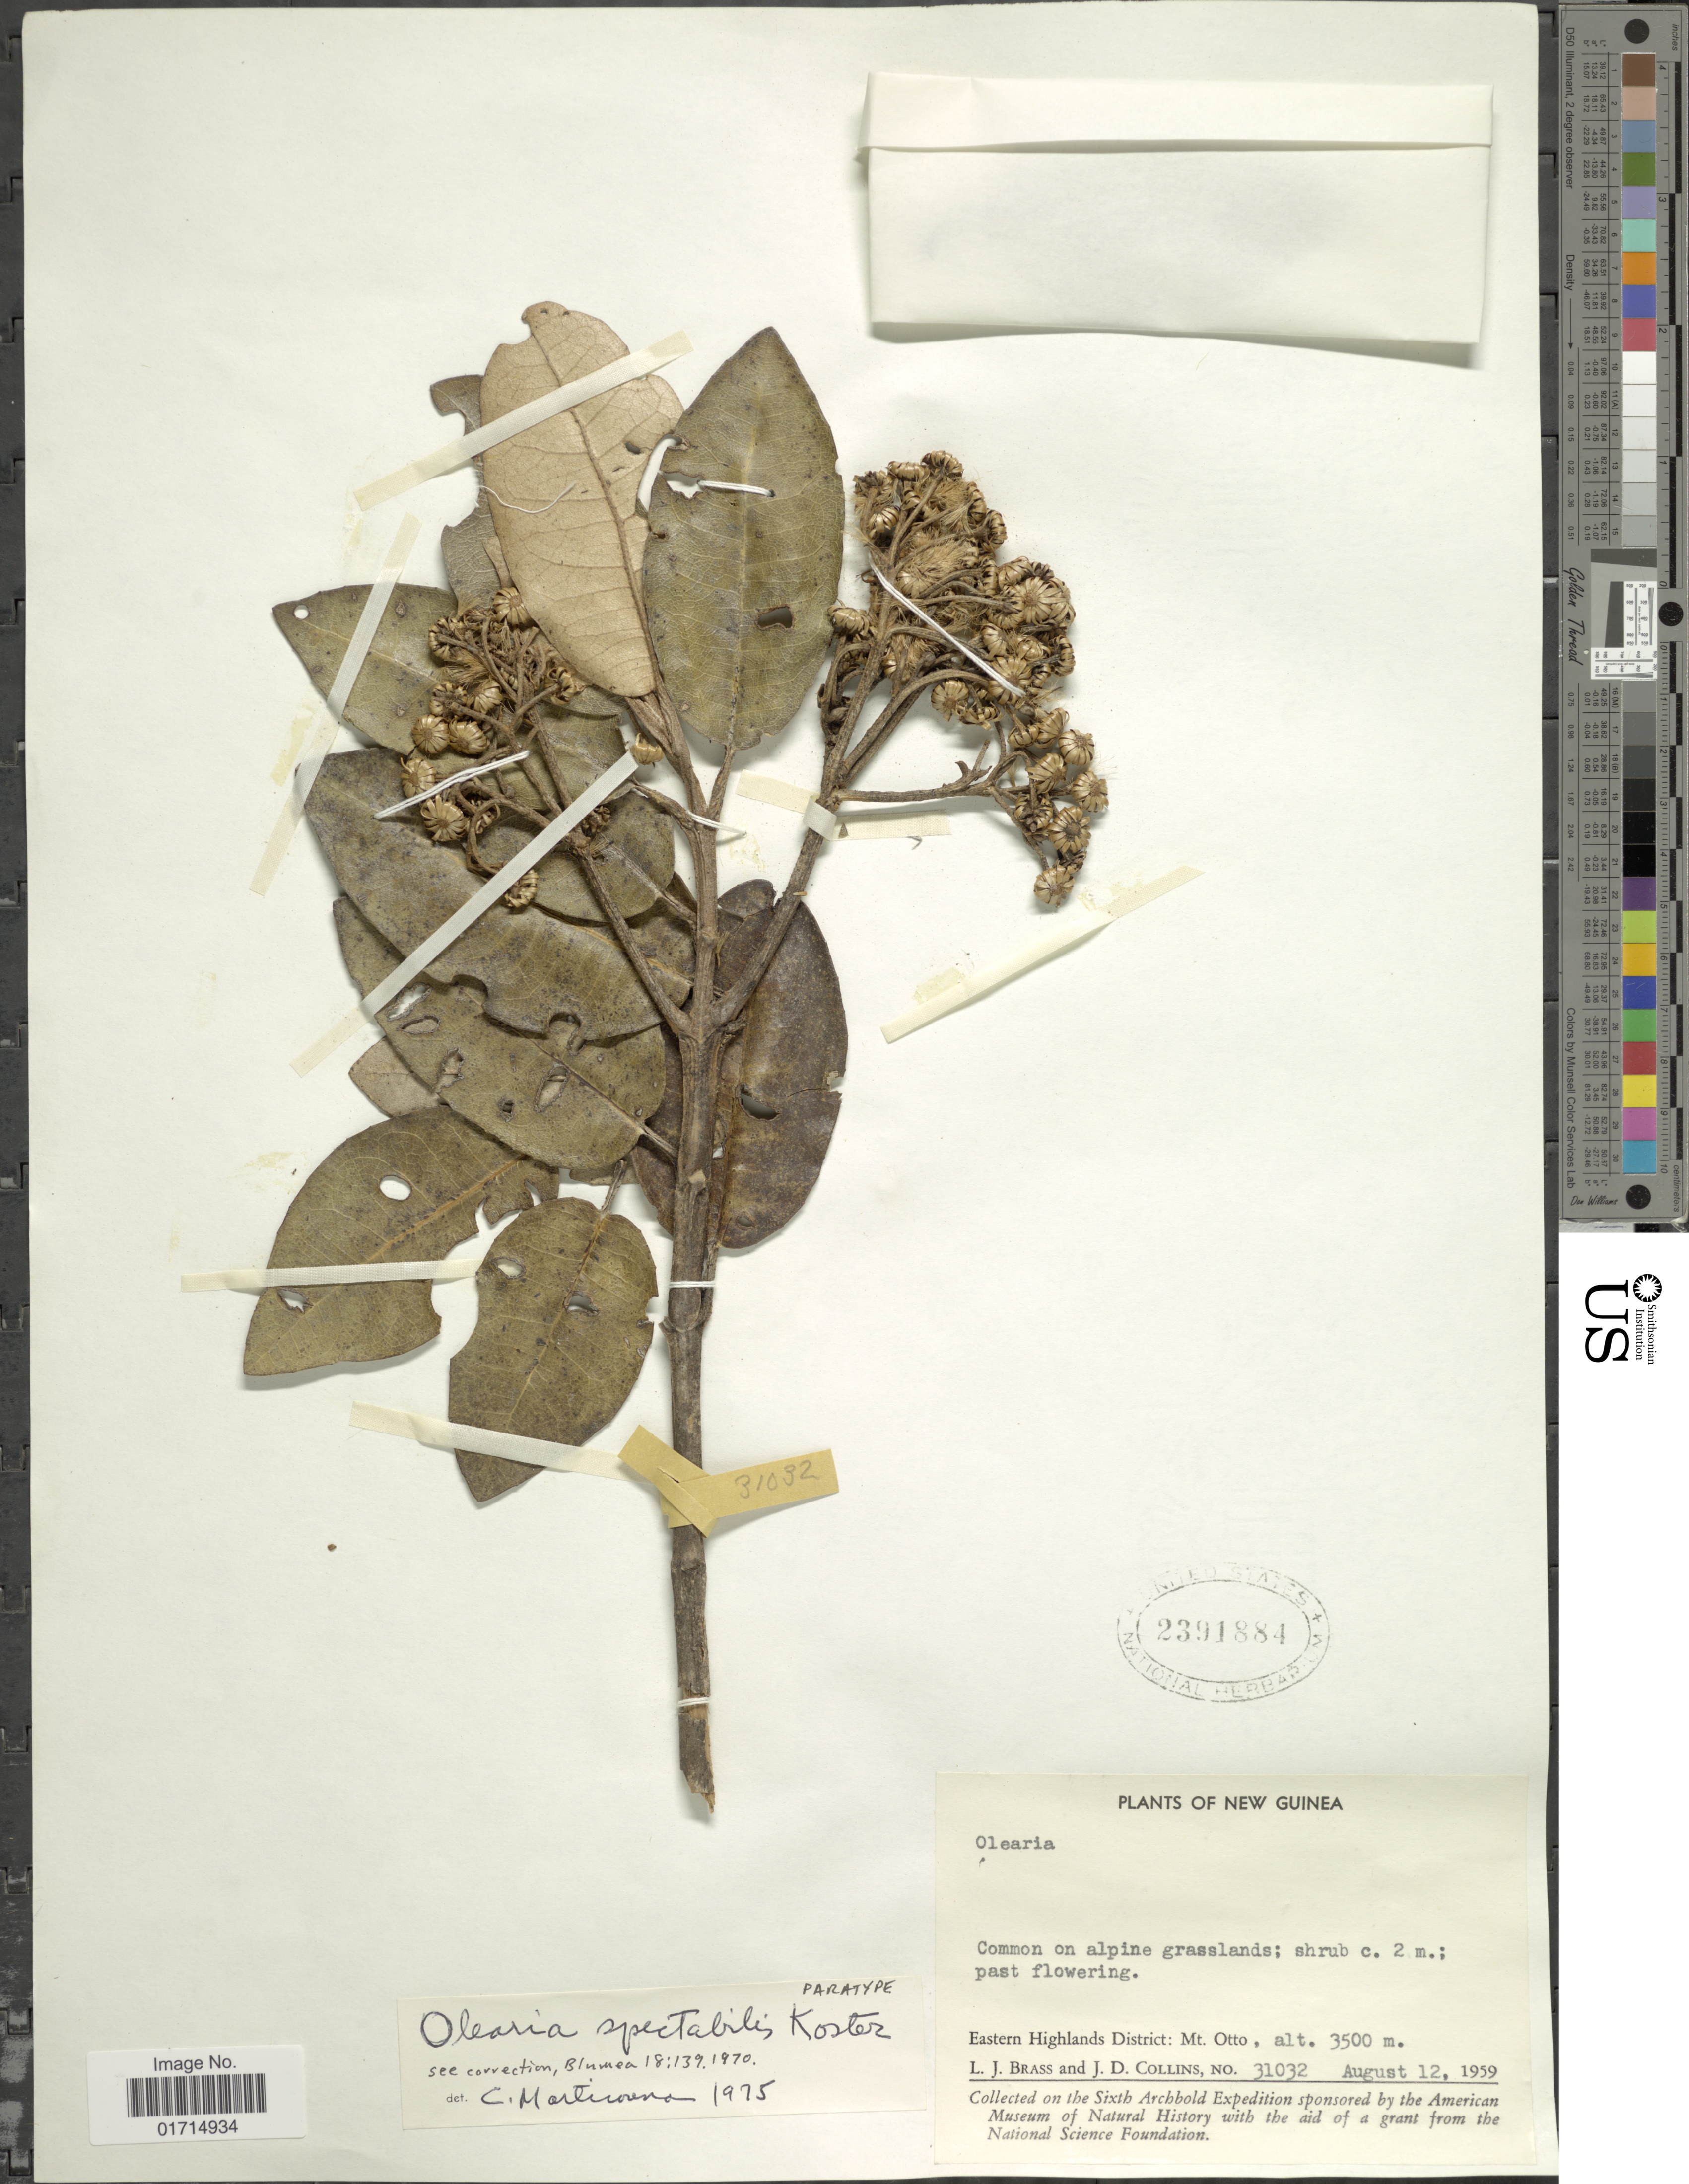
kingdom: Plantae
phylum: Tracheophyta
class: Magnoliopsida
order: Asterales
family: Asteraceae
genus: Olearia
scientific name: Olearia spectabilis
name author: J. Kost.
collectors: L. J. Brass & J. Collins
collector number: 31032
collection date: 1959-08-12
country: Papua New Guinea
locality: Eastern highlands District: Mt. Otto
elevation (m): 3500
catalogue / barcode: US 2391884